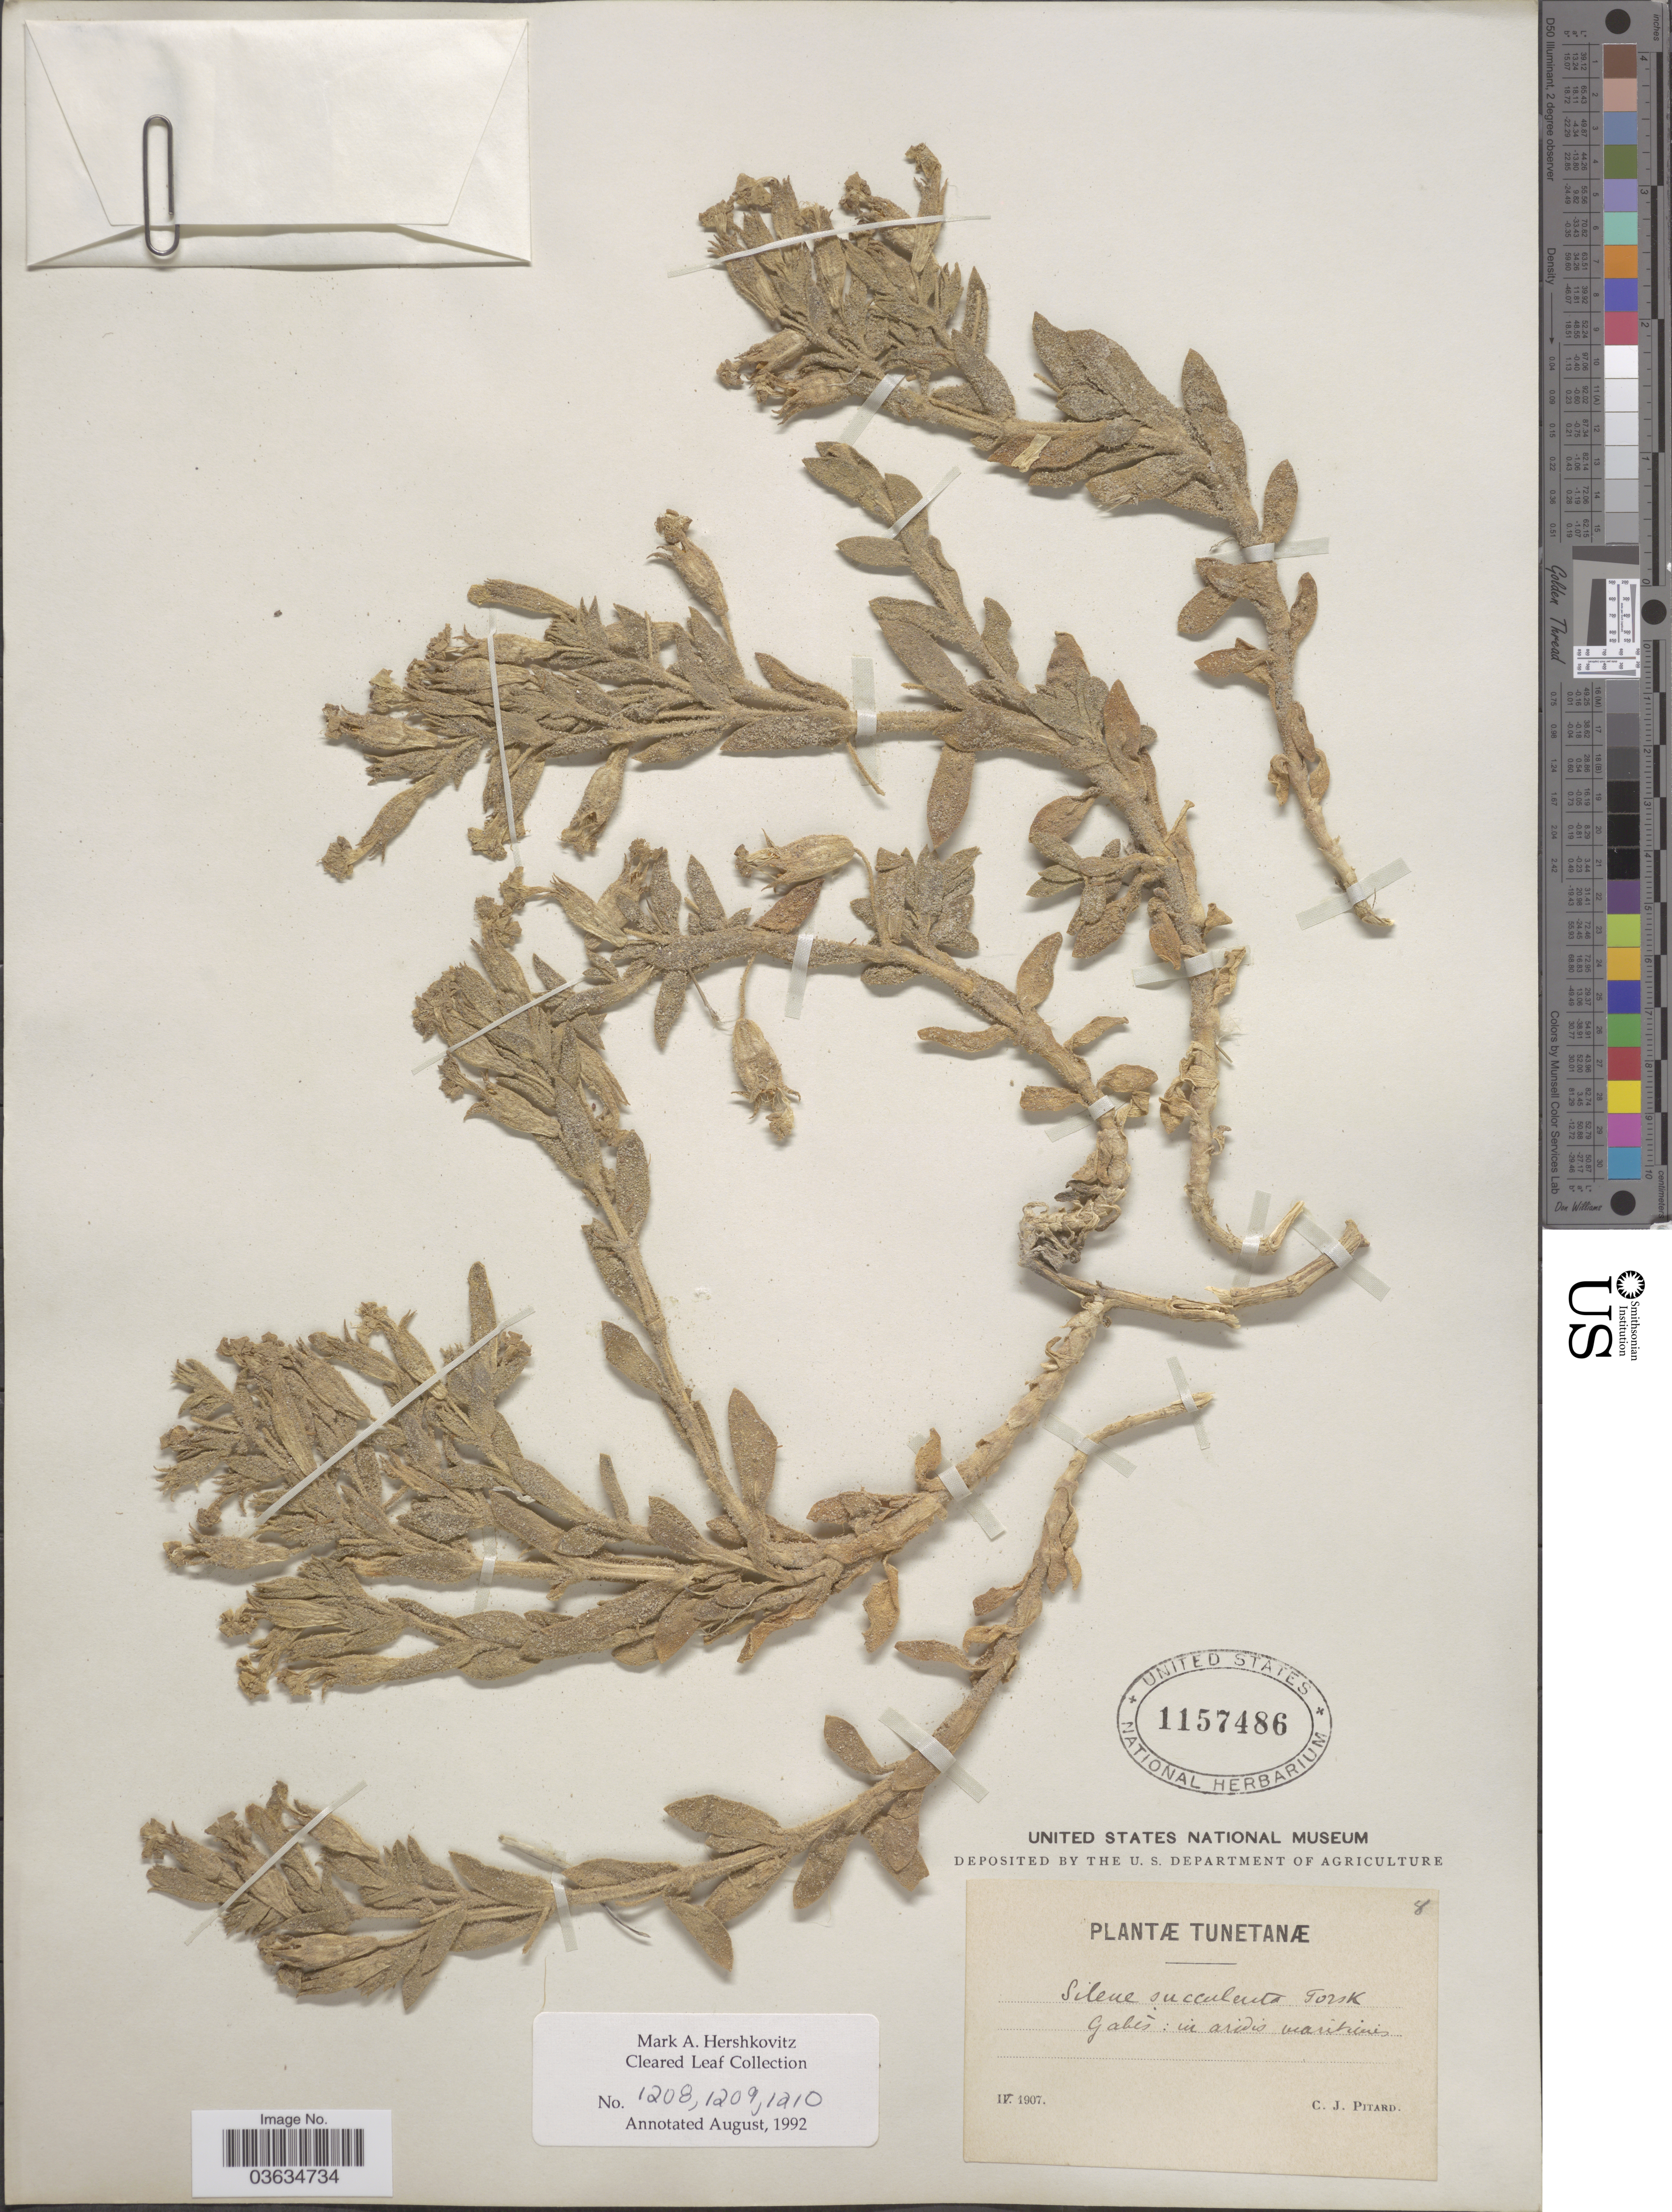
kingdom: Plantae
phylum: Tracheophyta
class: Magnoliopsida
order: Caryophyllales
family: Caryophyllaceae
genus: Silene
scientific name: Silene succulenta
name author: Forssk.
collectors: C. Pitard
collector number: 8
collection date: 1907-04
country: Tunisia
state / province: Gabès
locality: Tunetanæ. In aridis maritimis.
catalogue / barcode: US 1157486